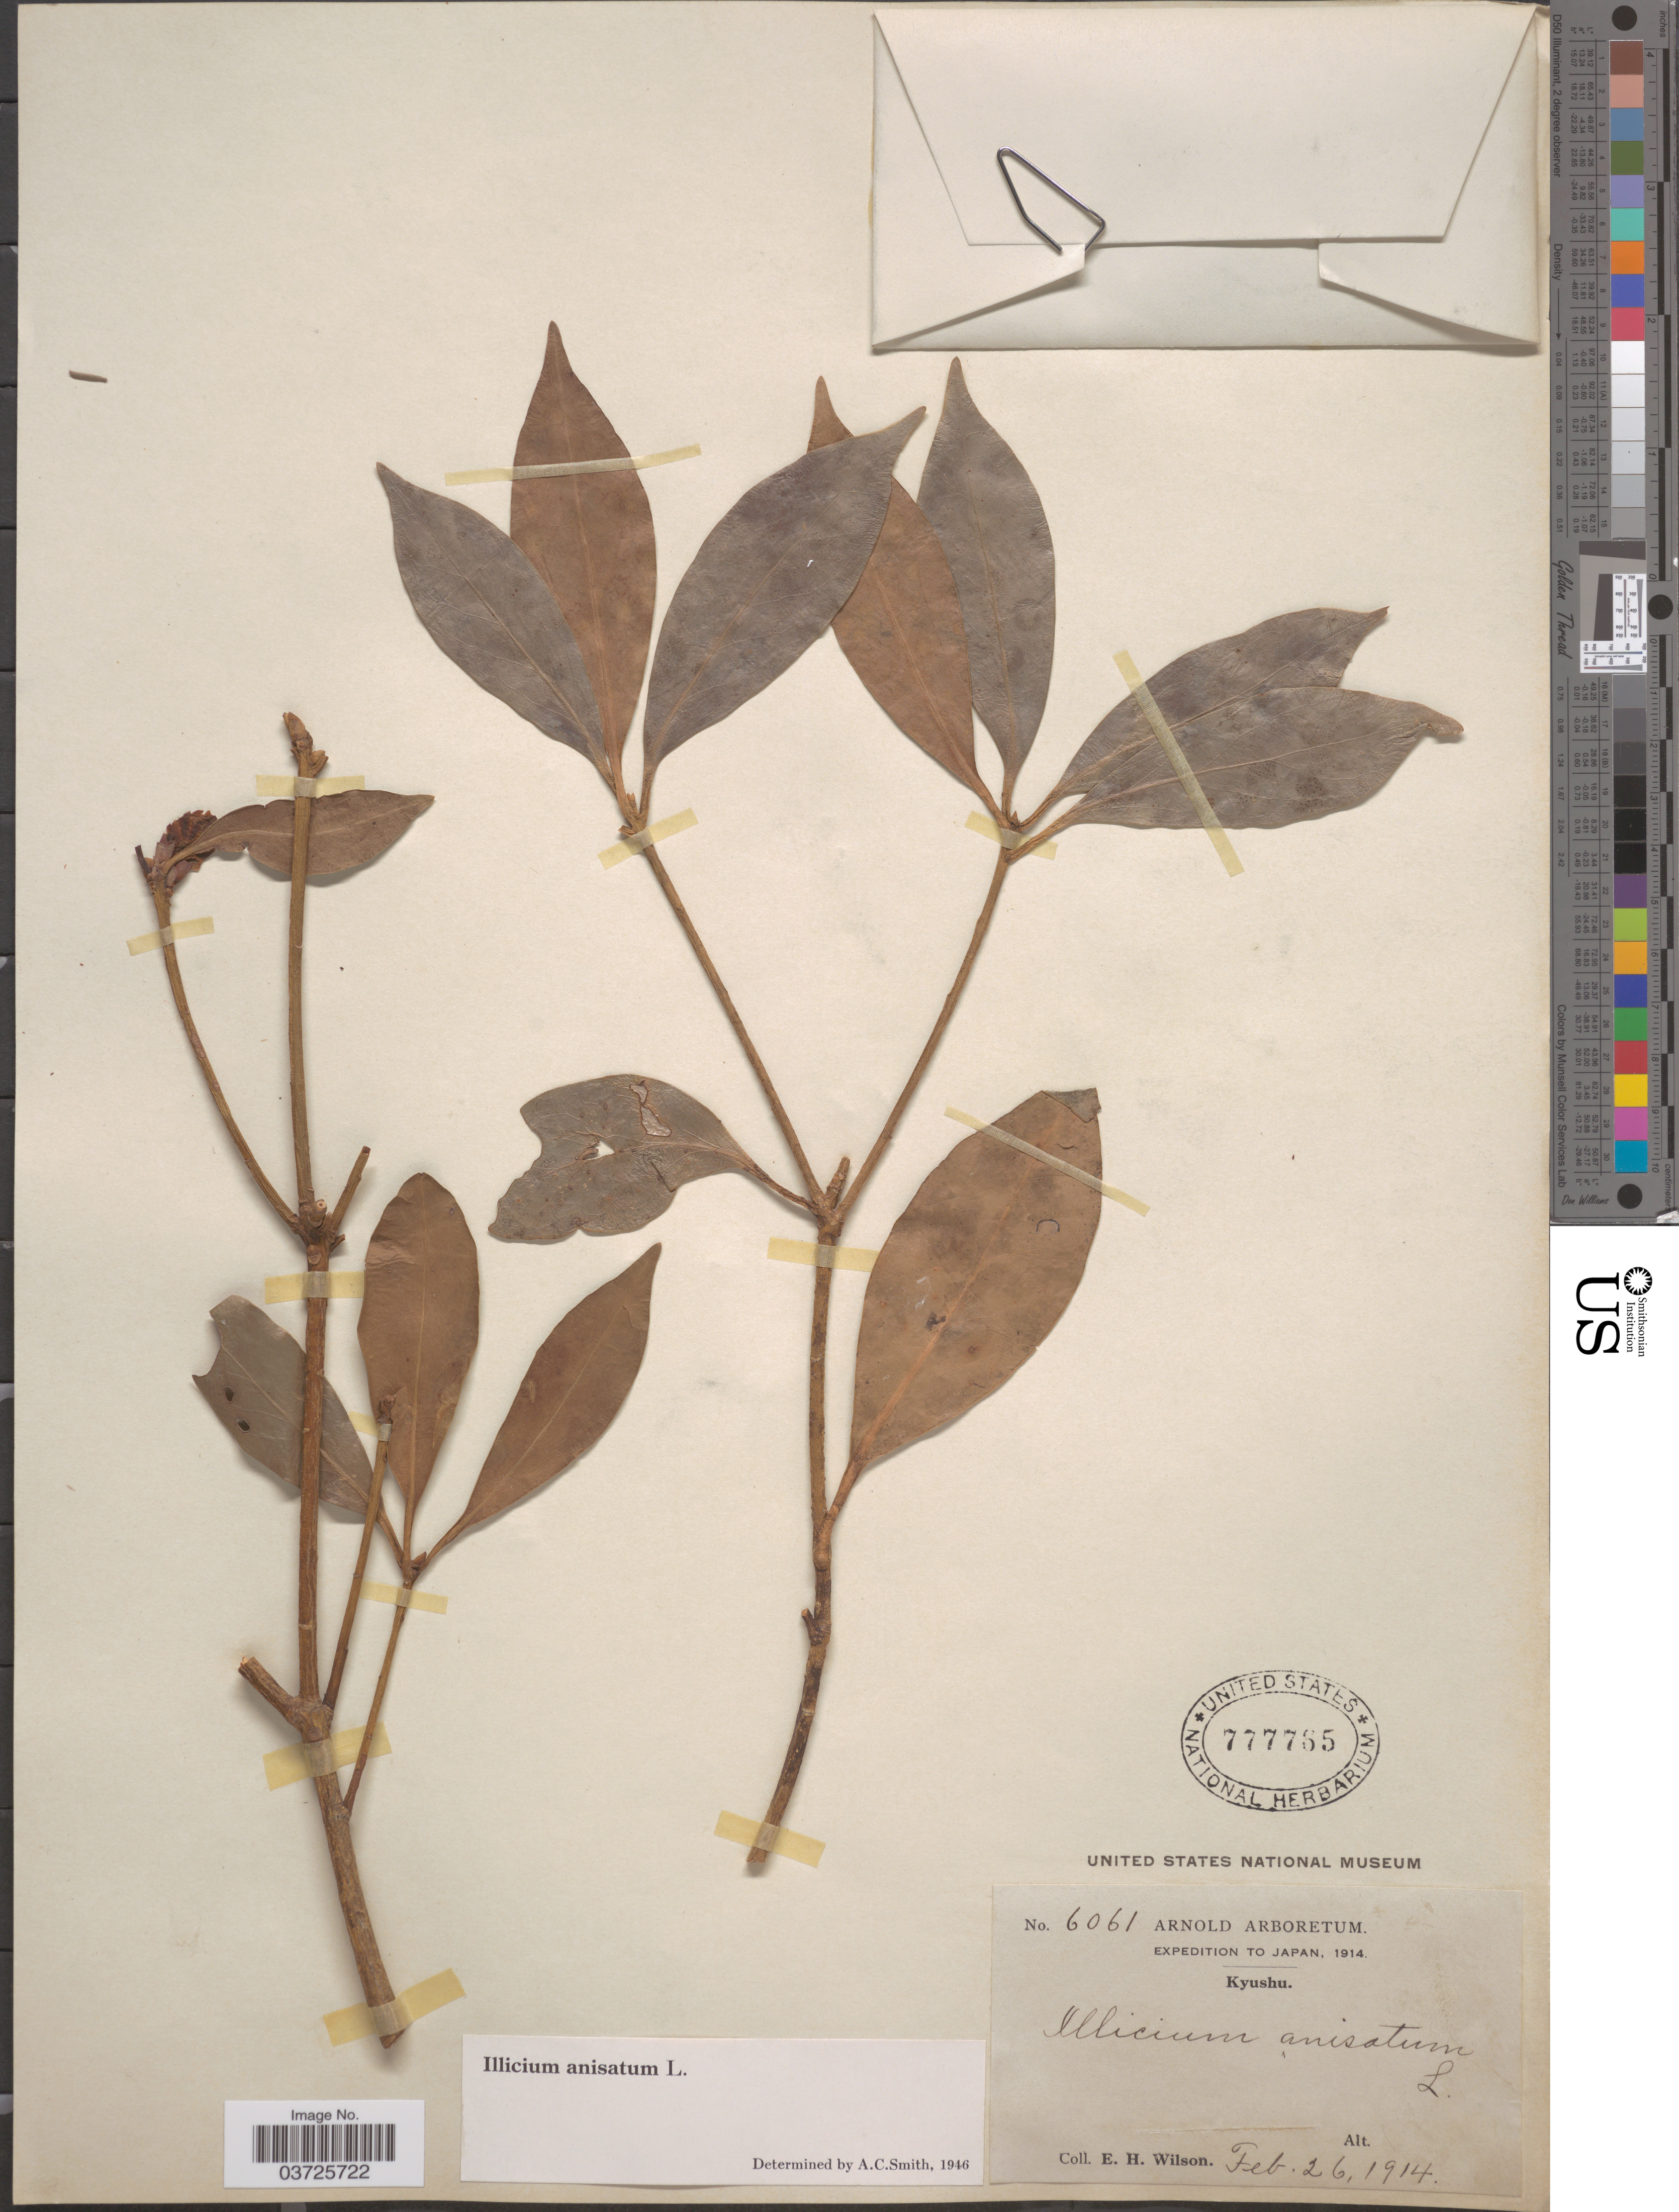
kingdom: Plantae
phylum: Tracheophyta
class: Magnoliopsida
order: Austrobaileyales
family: Schisandraceae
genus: Illicium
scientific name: Illicium anisatum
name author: L.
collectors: E. Wilson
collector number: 6061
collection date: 1914-02-26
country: Japan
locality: Kyushu.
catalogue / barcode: US 777765